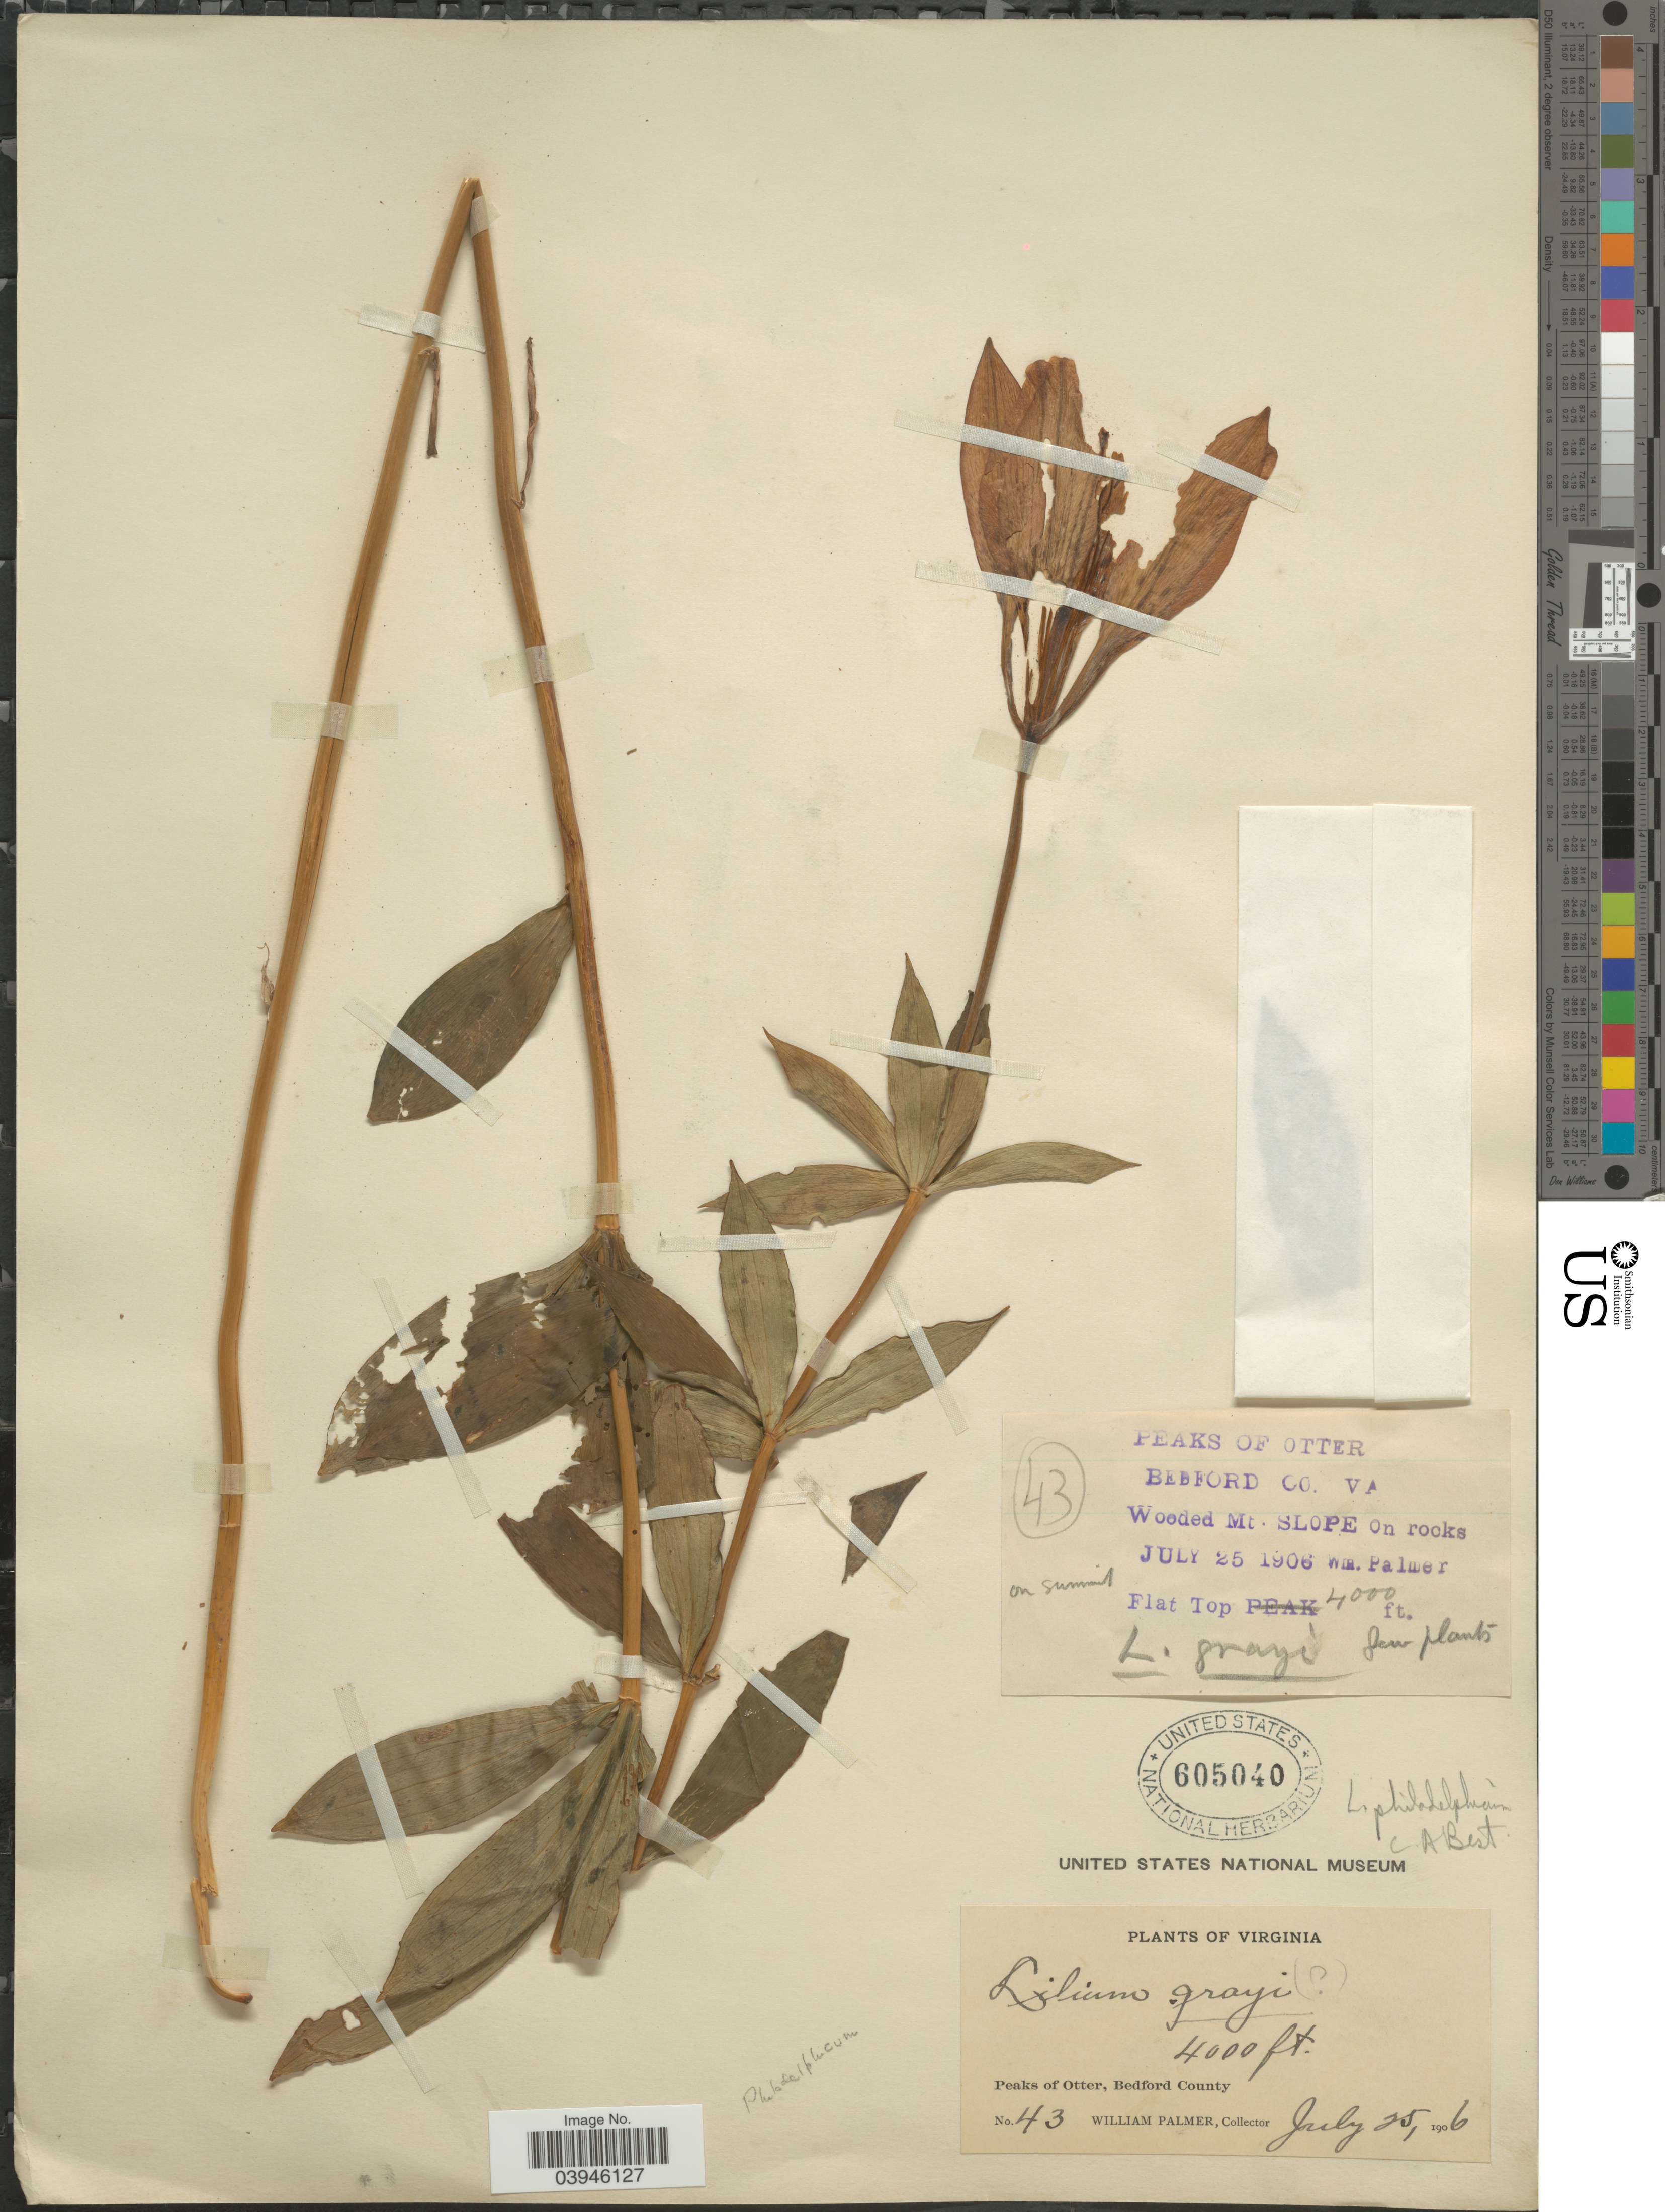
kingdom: Plantae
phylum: Tracheophyta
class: Liliopsida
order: Liliales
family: Liliaceae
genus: Lilium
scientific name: Lilium philadelphicum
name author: L.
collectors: W. Palmer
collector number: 43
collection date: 1906-07-25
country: United States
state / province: Virginia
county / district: Bedford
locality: Peaks of Otter. Bedford County.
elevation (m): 1219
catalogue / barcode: US 605040